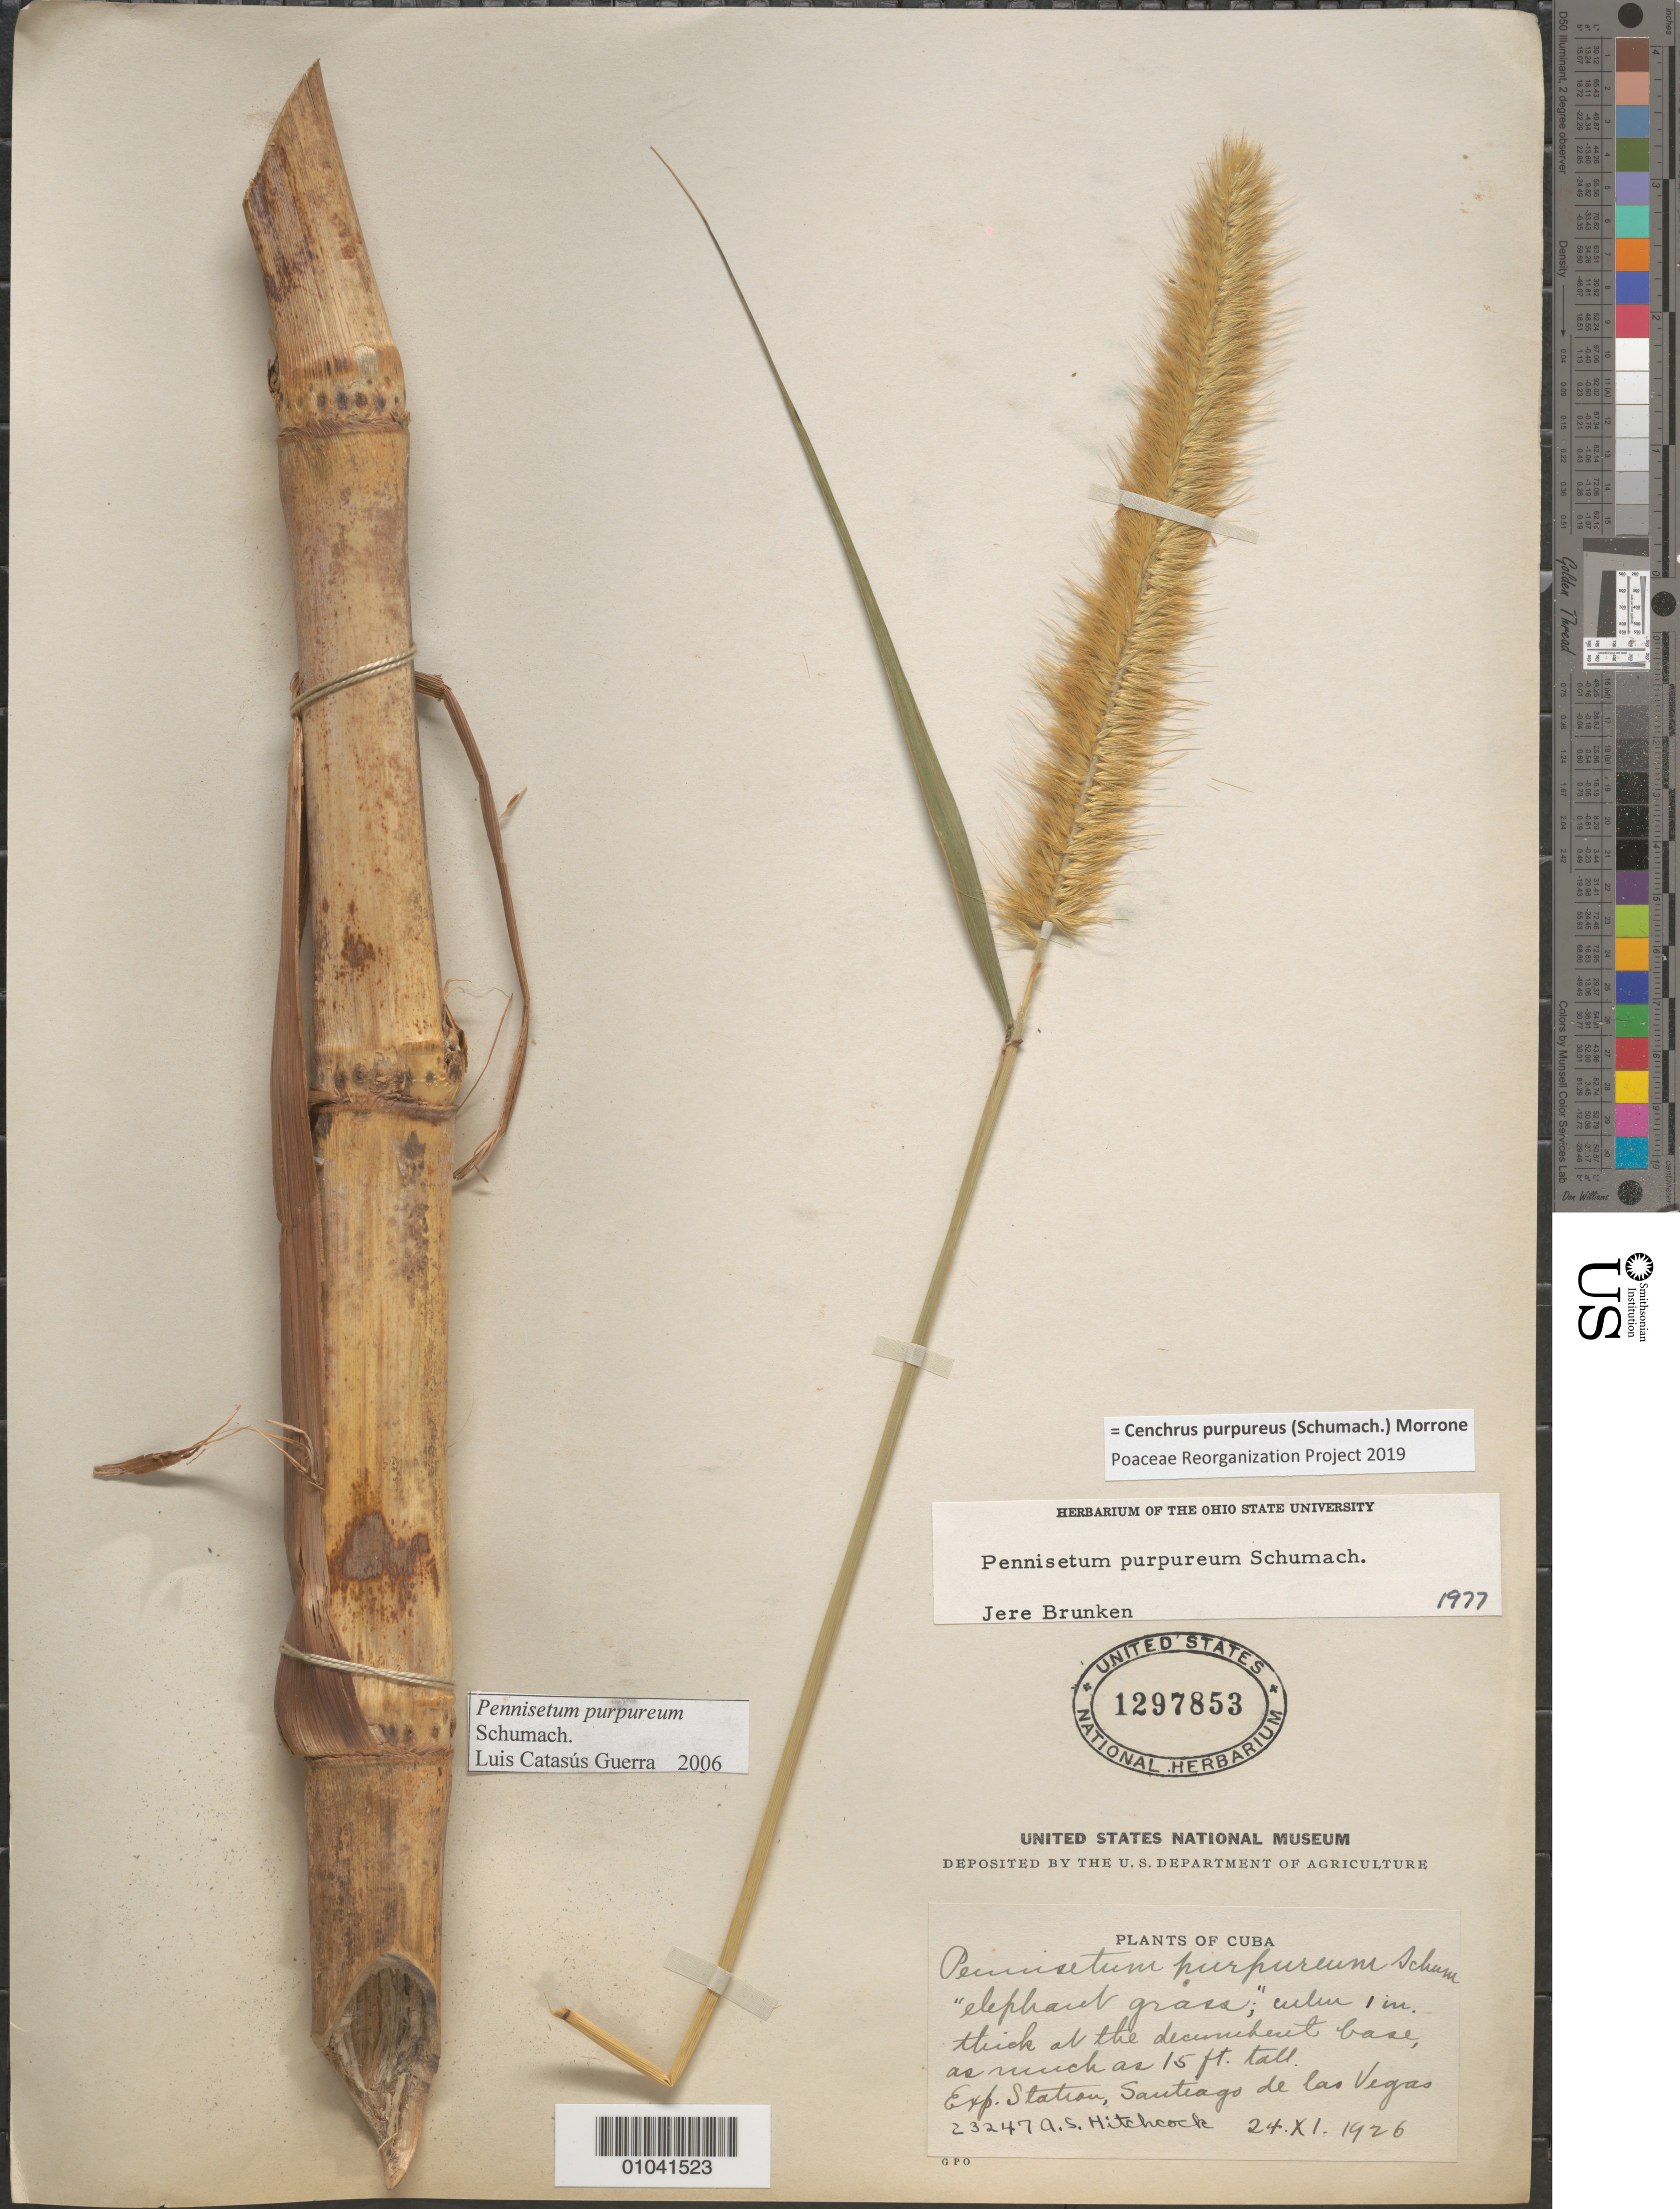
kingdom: Plantae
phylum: Tracheophyta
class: Liliopsida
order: Poales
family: Poaceae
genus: Cenchrus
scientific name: Cenchrus purpureus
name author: (Schumach.) Morrone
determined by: Poaceae Reorganization Project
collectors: A. S. Hitchcock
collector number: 23247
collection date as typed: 24 Nov 1926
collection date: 1926-11-24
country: Cuba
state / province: La Habana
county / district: Municipio Boyeros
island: Cuba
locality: Cult Est Exp Agron , Santiago de las Vegas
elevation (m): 97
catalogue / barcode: US 1297853